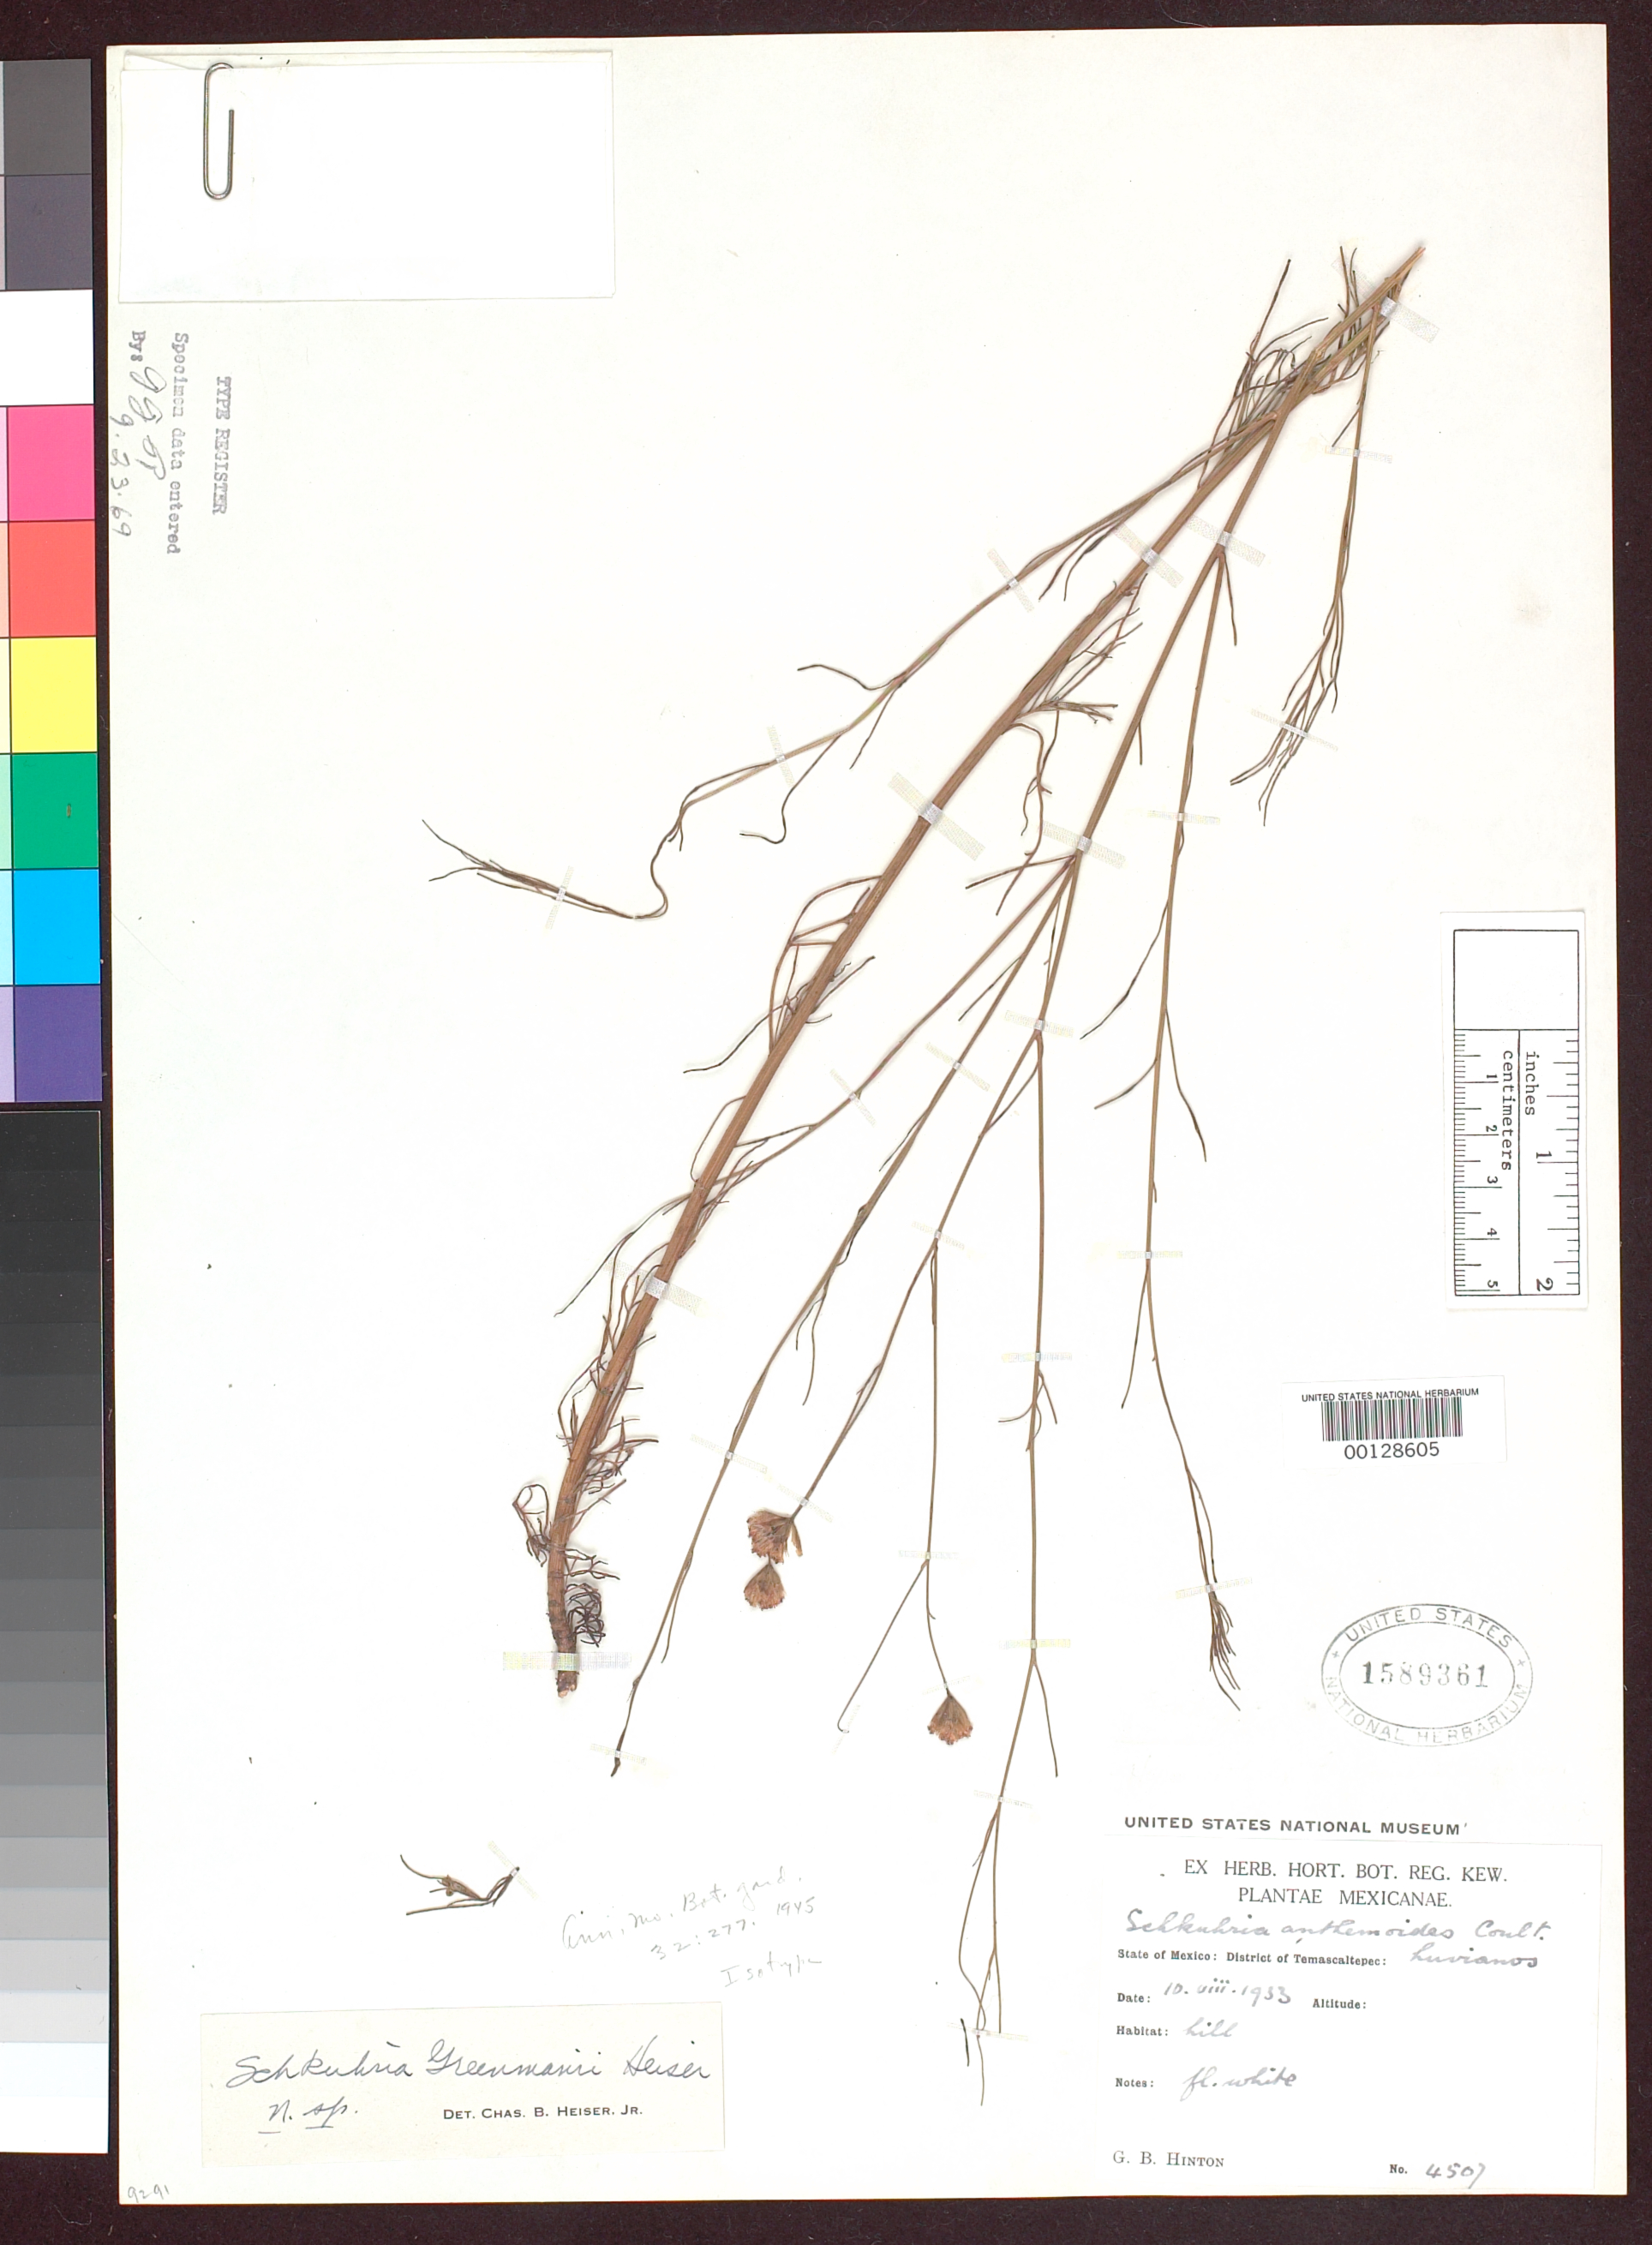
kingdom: Plantae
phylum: Tracheophyta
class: Magnoliopsida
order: Asterales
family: Asteraceae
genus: Schkuhria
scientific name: Schkuhria greenmanii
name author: Heiser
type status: Isotype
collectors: G. B. Hinton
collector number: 4507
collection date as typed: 10 Aug 1933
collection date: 1933-08-10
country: Mexico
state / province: México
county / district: Temascaltepec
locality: Temascaltepec, Luvianos.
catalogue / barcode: US 1589361